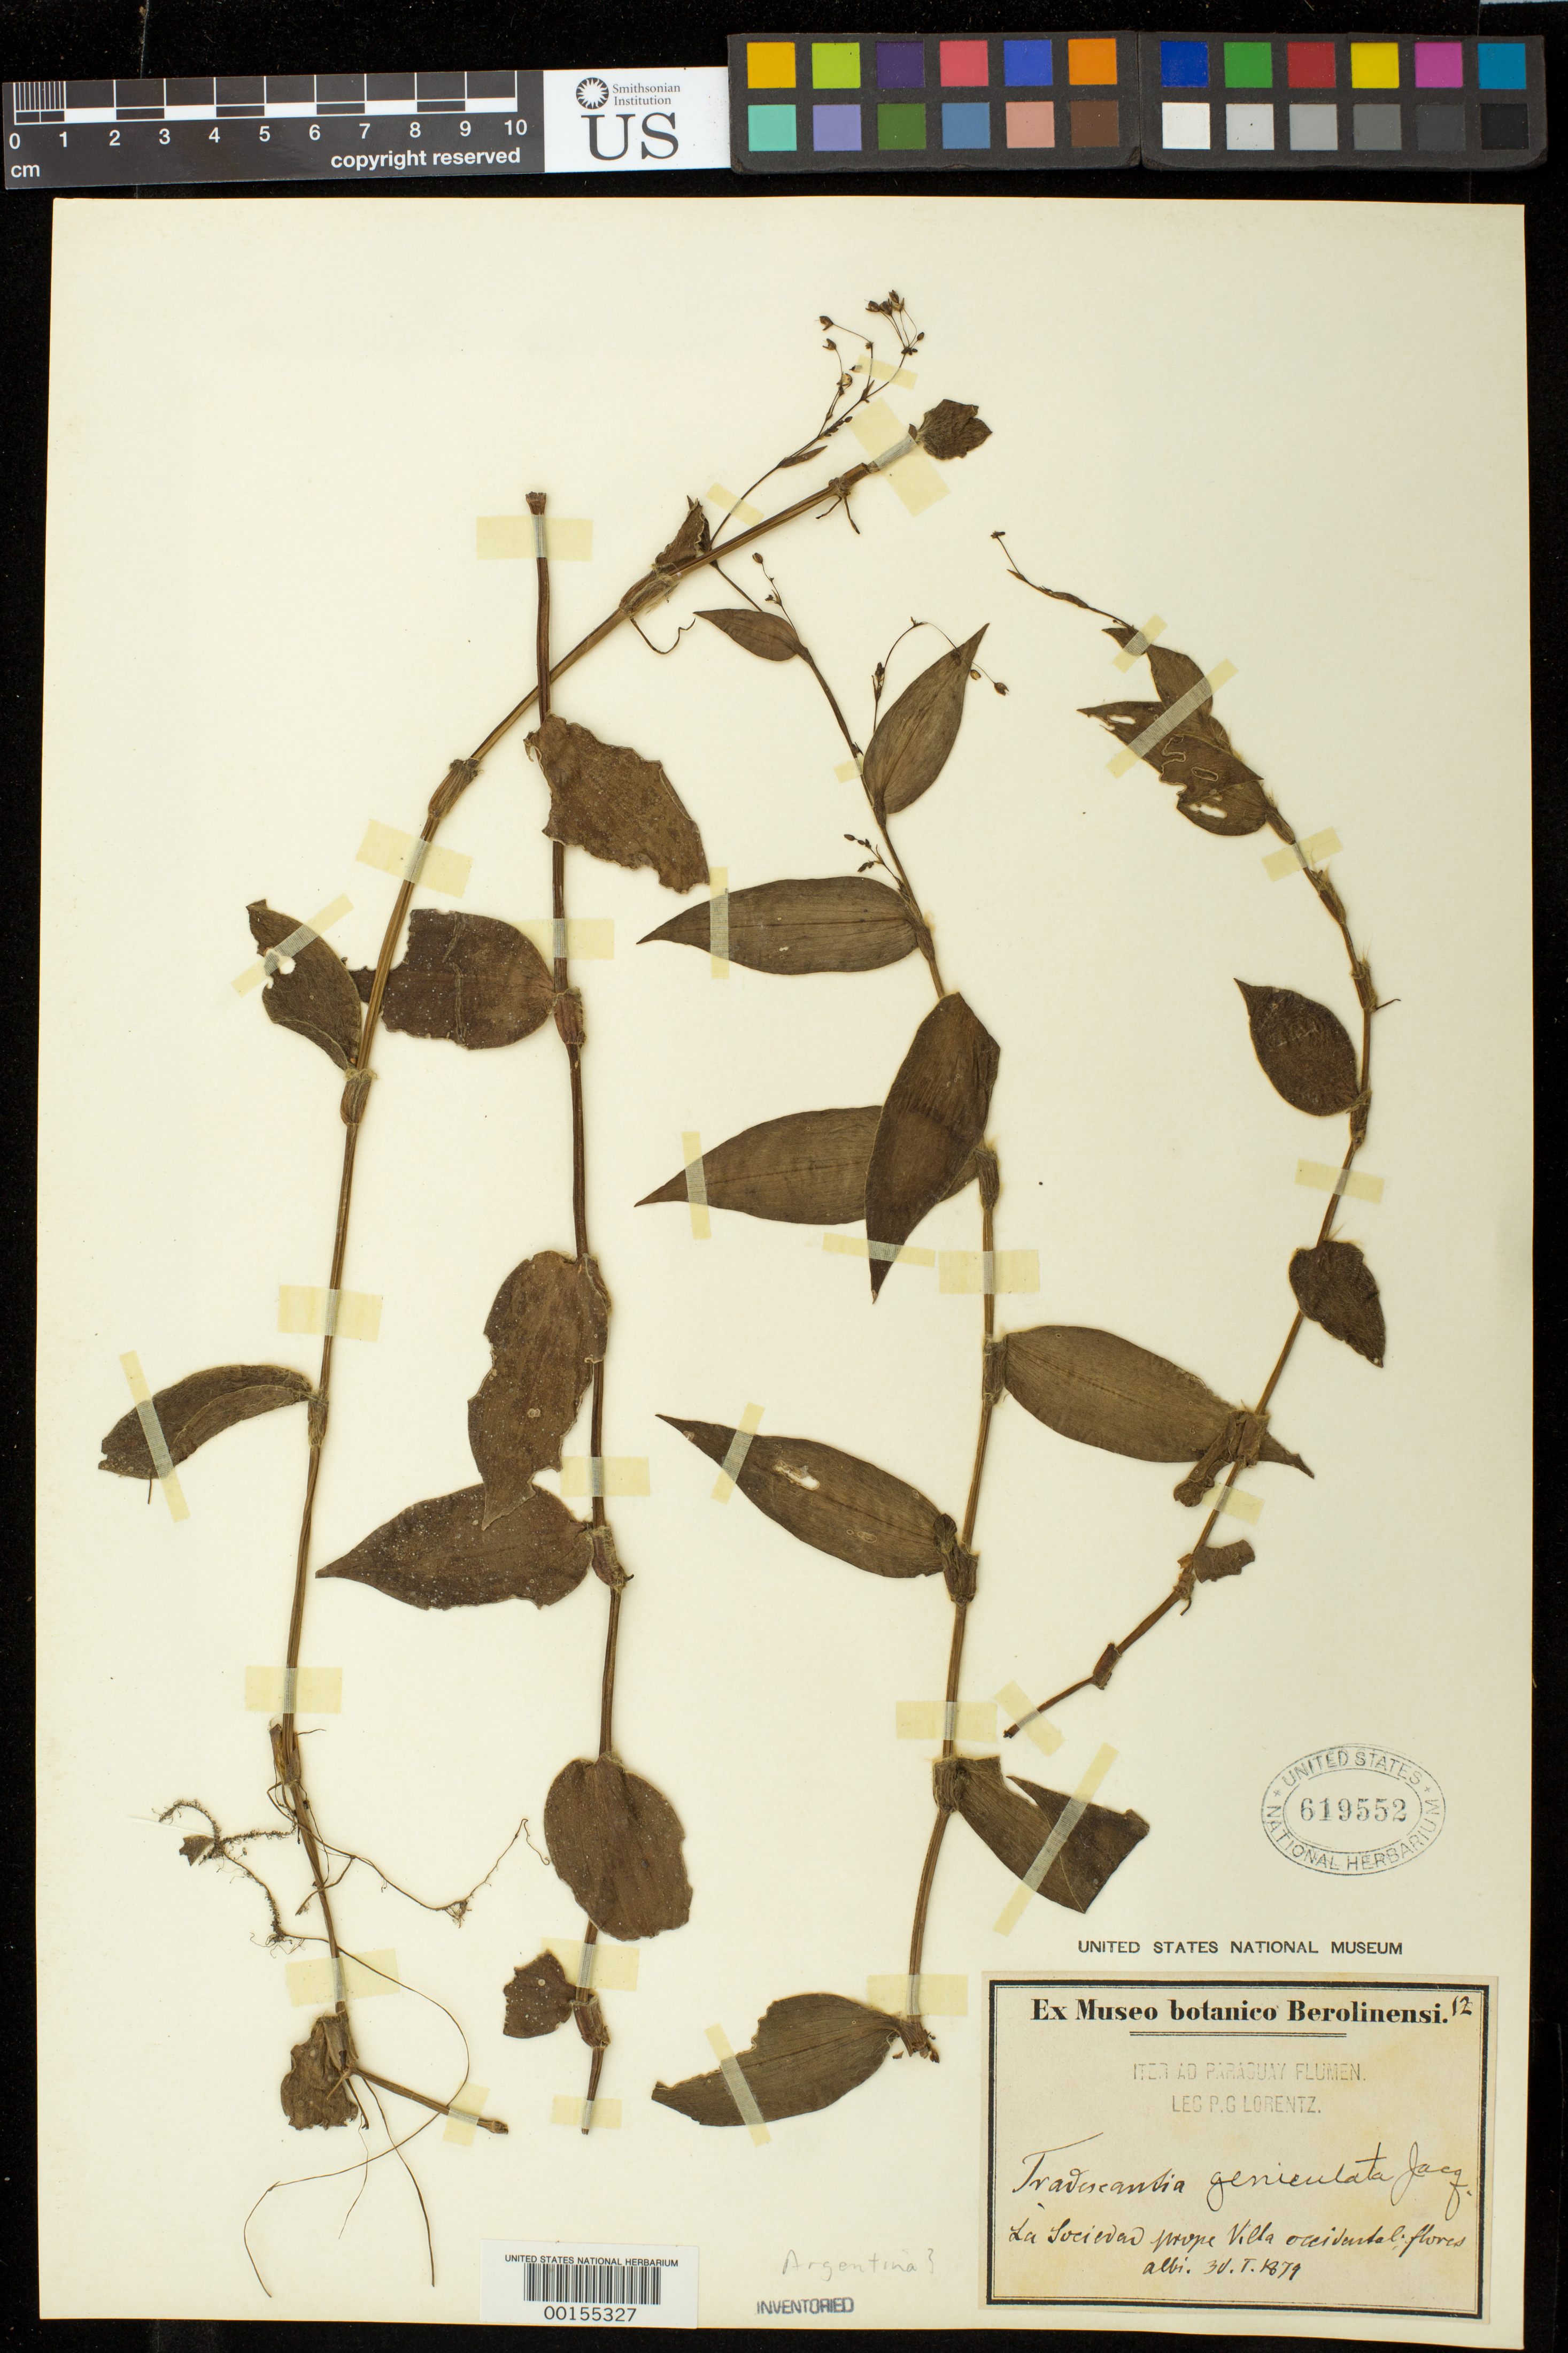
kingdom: Plantae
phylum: Tracheophyta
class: Liliopsida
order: Commelinales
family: Commelinaceae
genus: Gibasis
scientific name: Gibasis geniculata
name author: (Jacq.) Rohweder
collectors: P. G. Lorentz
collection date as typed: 30 Jan 1879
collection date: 1879-01-30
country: Paraguay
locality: La socievar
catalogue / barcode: US 619552